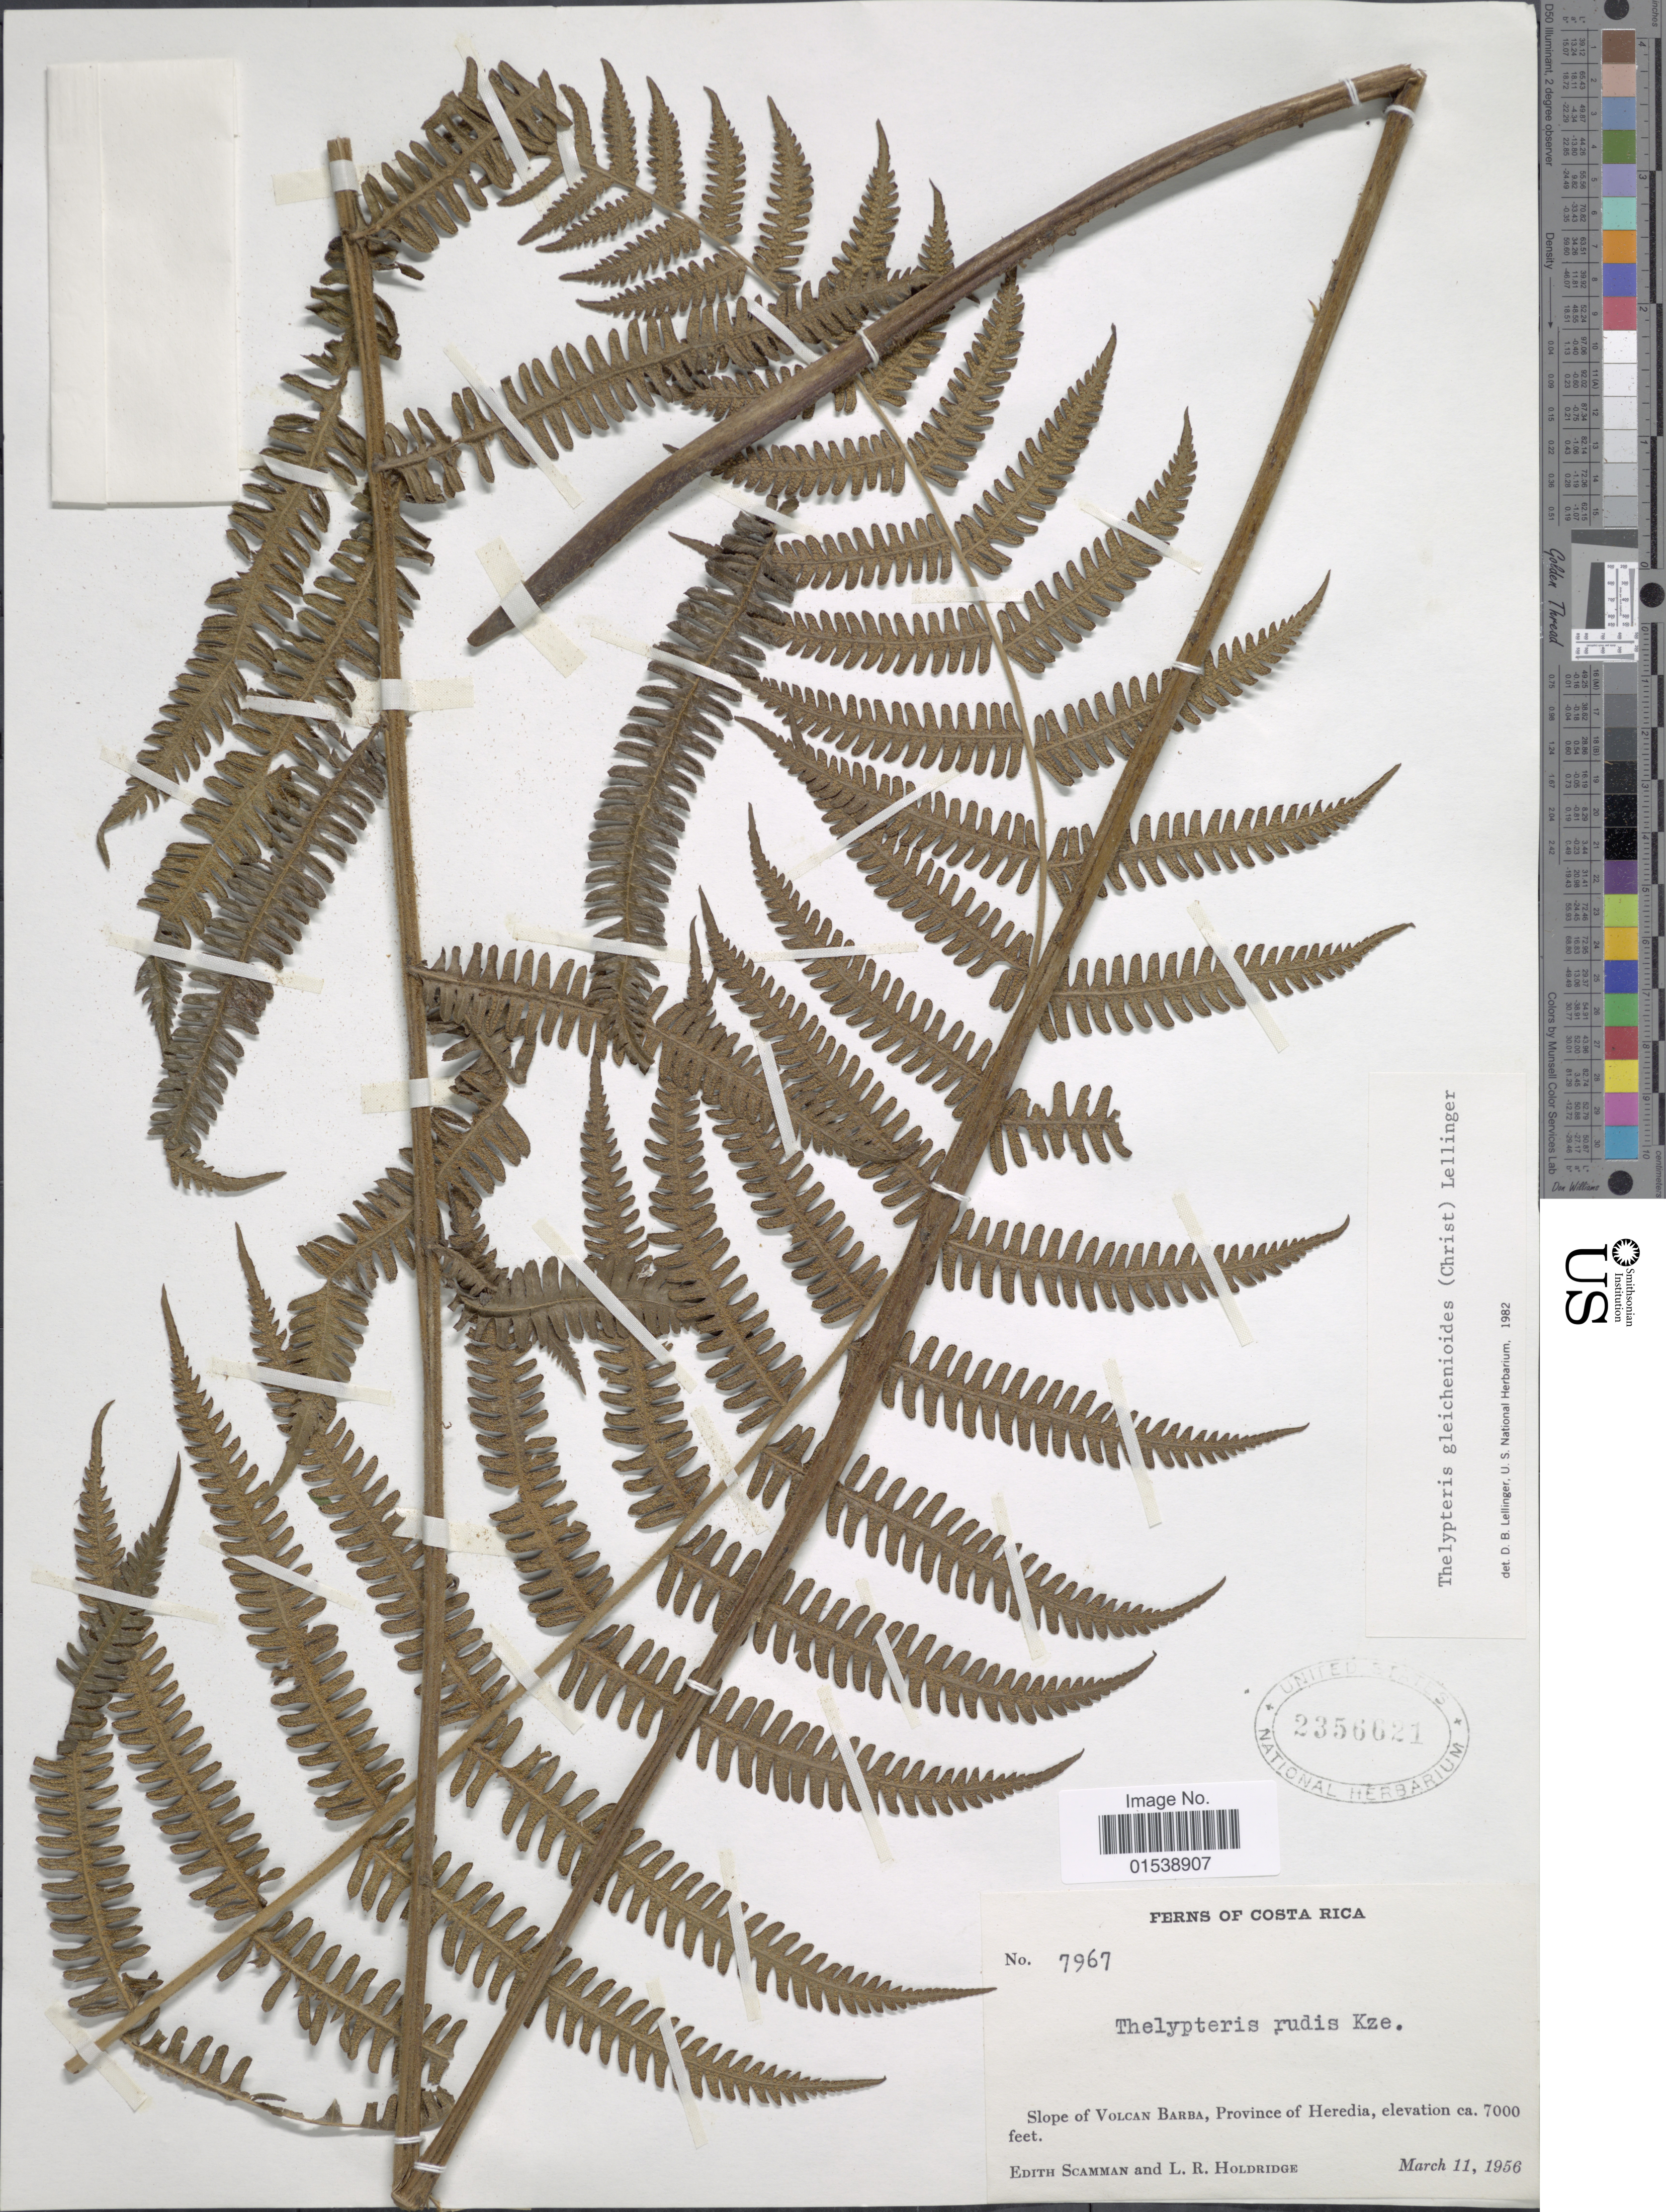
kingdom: Plantae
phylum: Tracheophyta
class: Polypodiopsida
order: Polypodiales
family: Thelypteridaceae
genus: Amauropelta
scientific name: Amauropelta rudis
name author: (Kunze) Pic. Serm.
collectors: E. Scamman & L. Holdridge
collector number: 7967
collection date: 1956-03-11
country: Costa Rica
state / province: Heredia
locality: Slope of Volcan Barba, Province of Heredia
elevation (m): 2134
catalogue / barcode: US 2356621